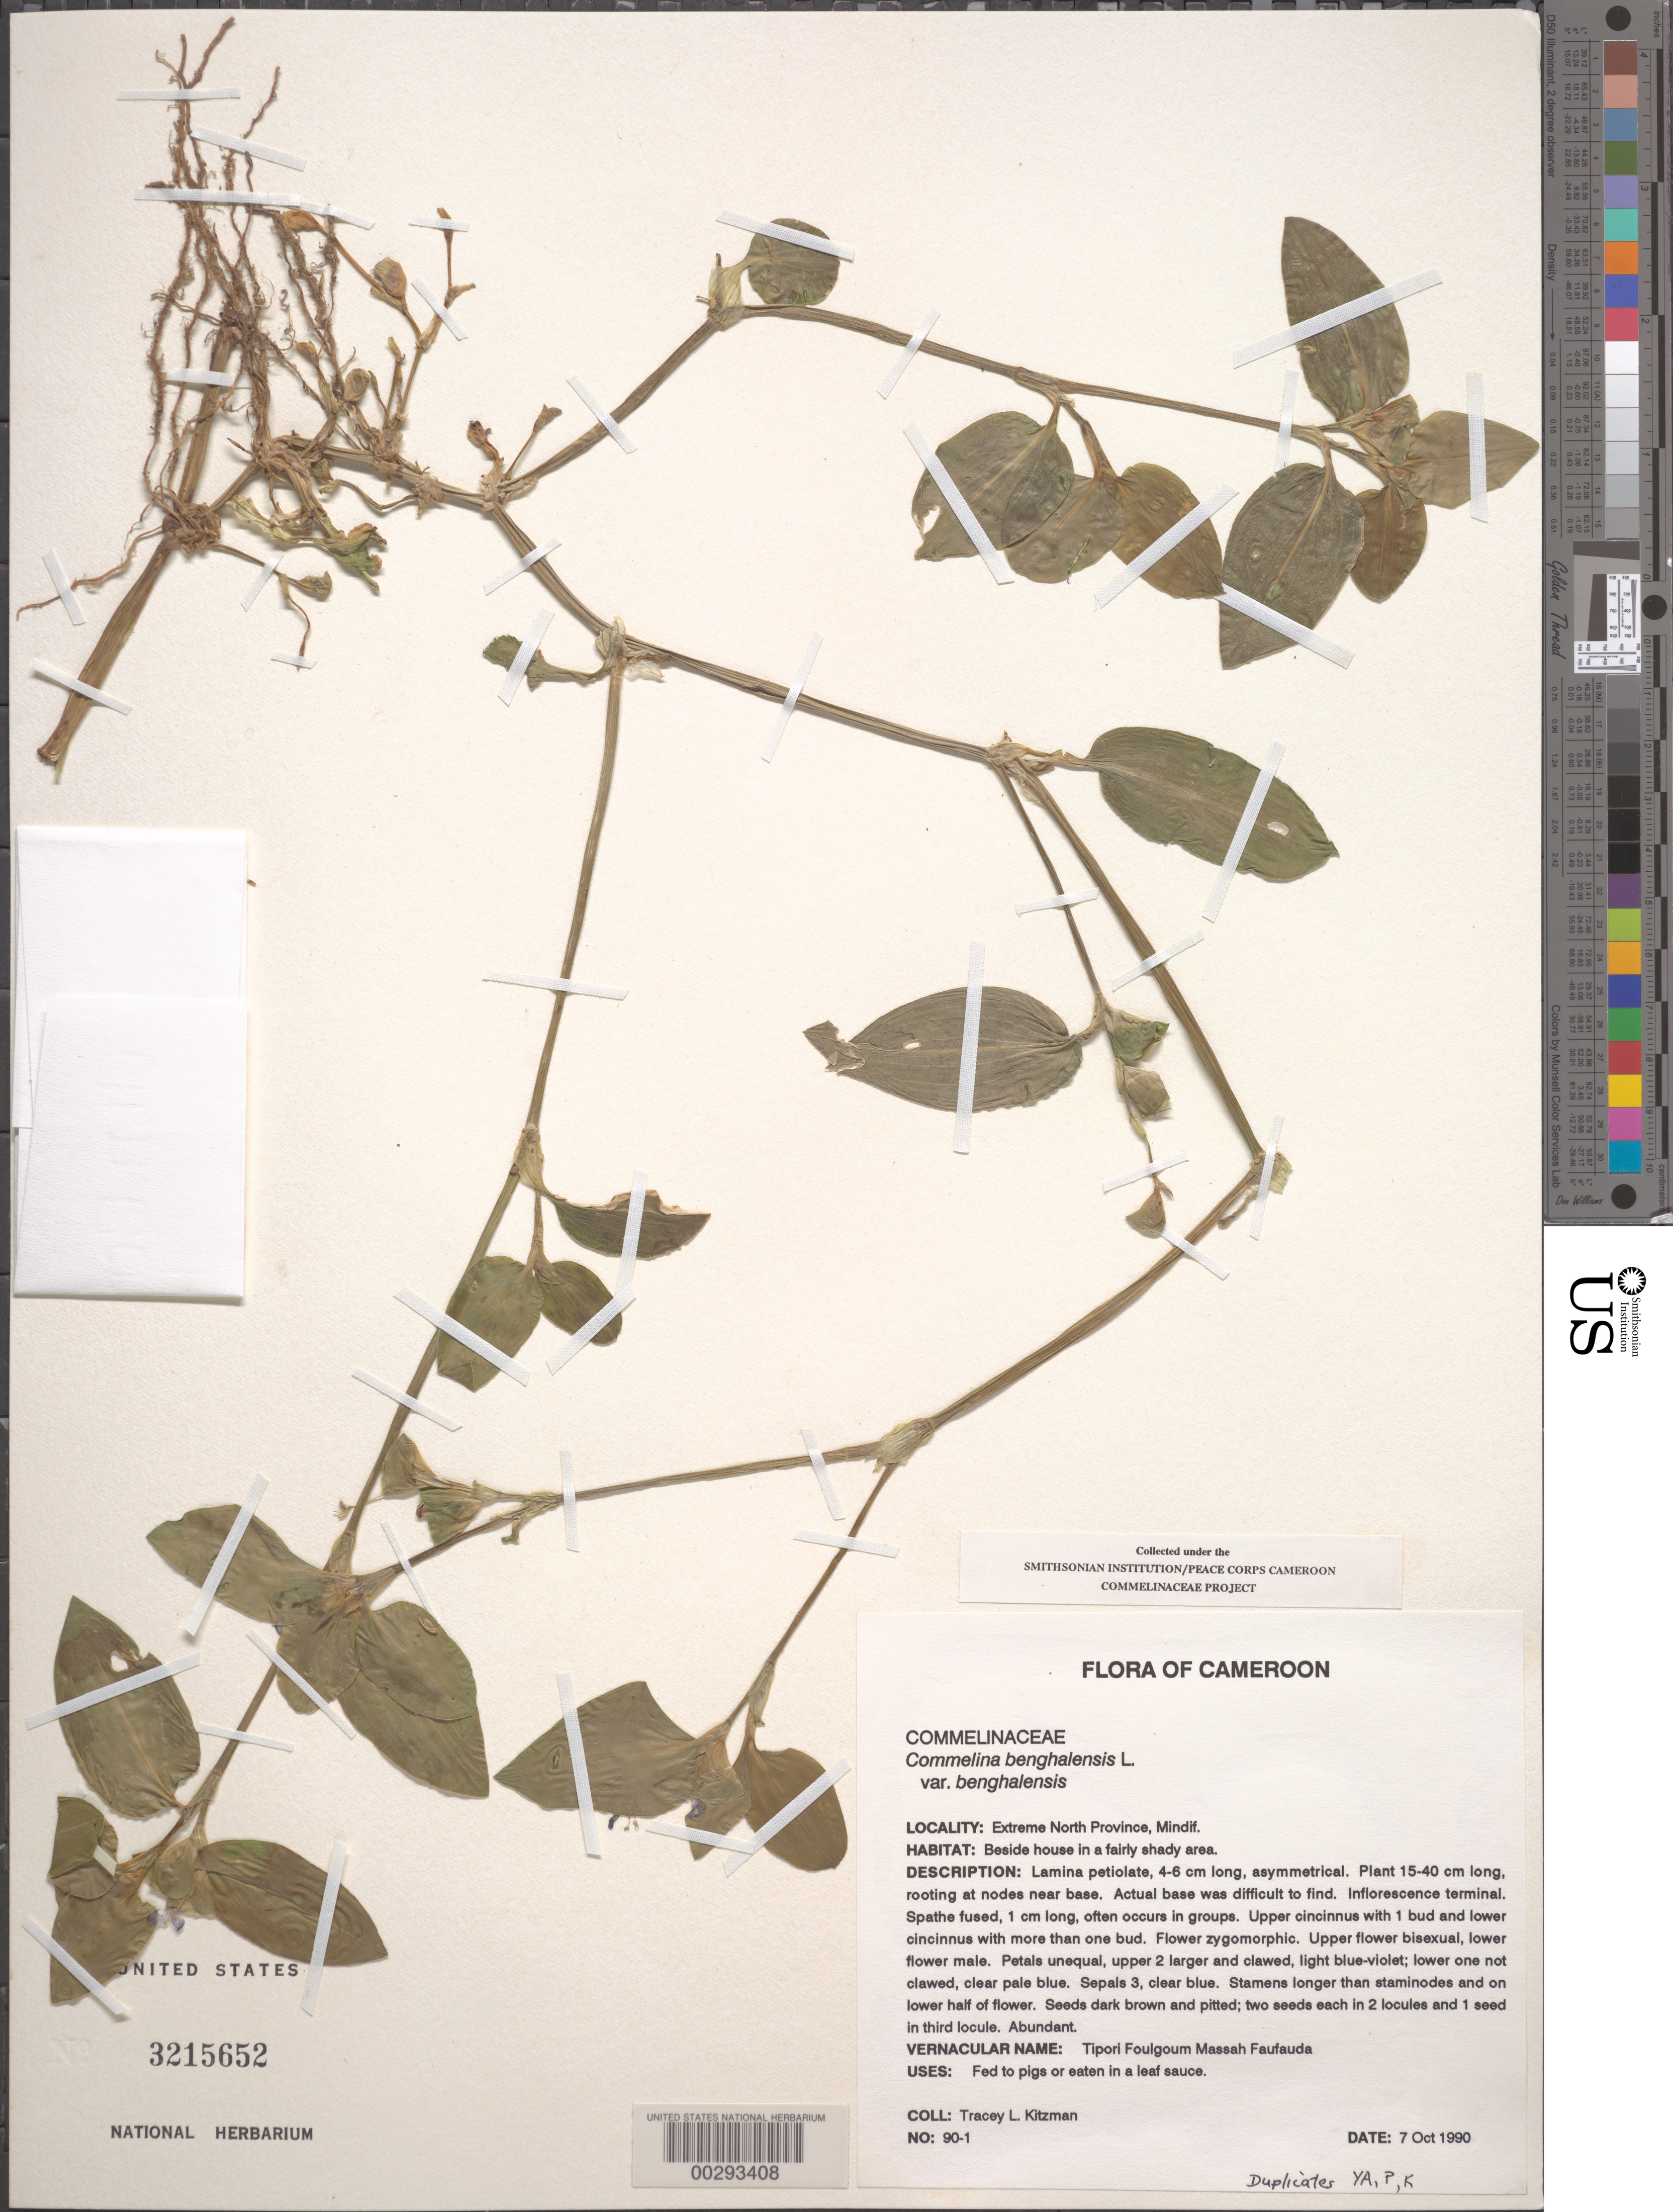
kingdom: Plantae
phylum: Tracheophyta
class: Liliopsida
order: Commelinales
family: Commelinaceae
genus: Commelina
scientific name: Commelina benghalensis var. benghalensis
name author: L.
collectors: T. Kitzman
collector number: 90-1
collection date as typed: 07 Oct 1990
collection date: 1990-10-07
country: Cameroon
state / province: Extrême-nord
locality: Mindif (dept. ?)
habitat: Beside house in a fairly shaded area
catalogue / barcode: US 3215652